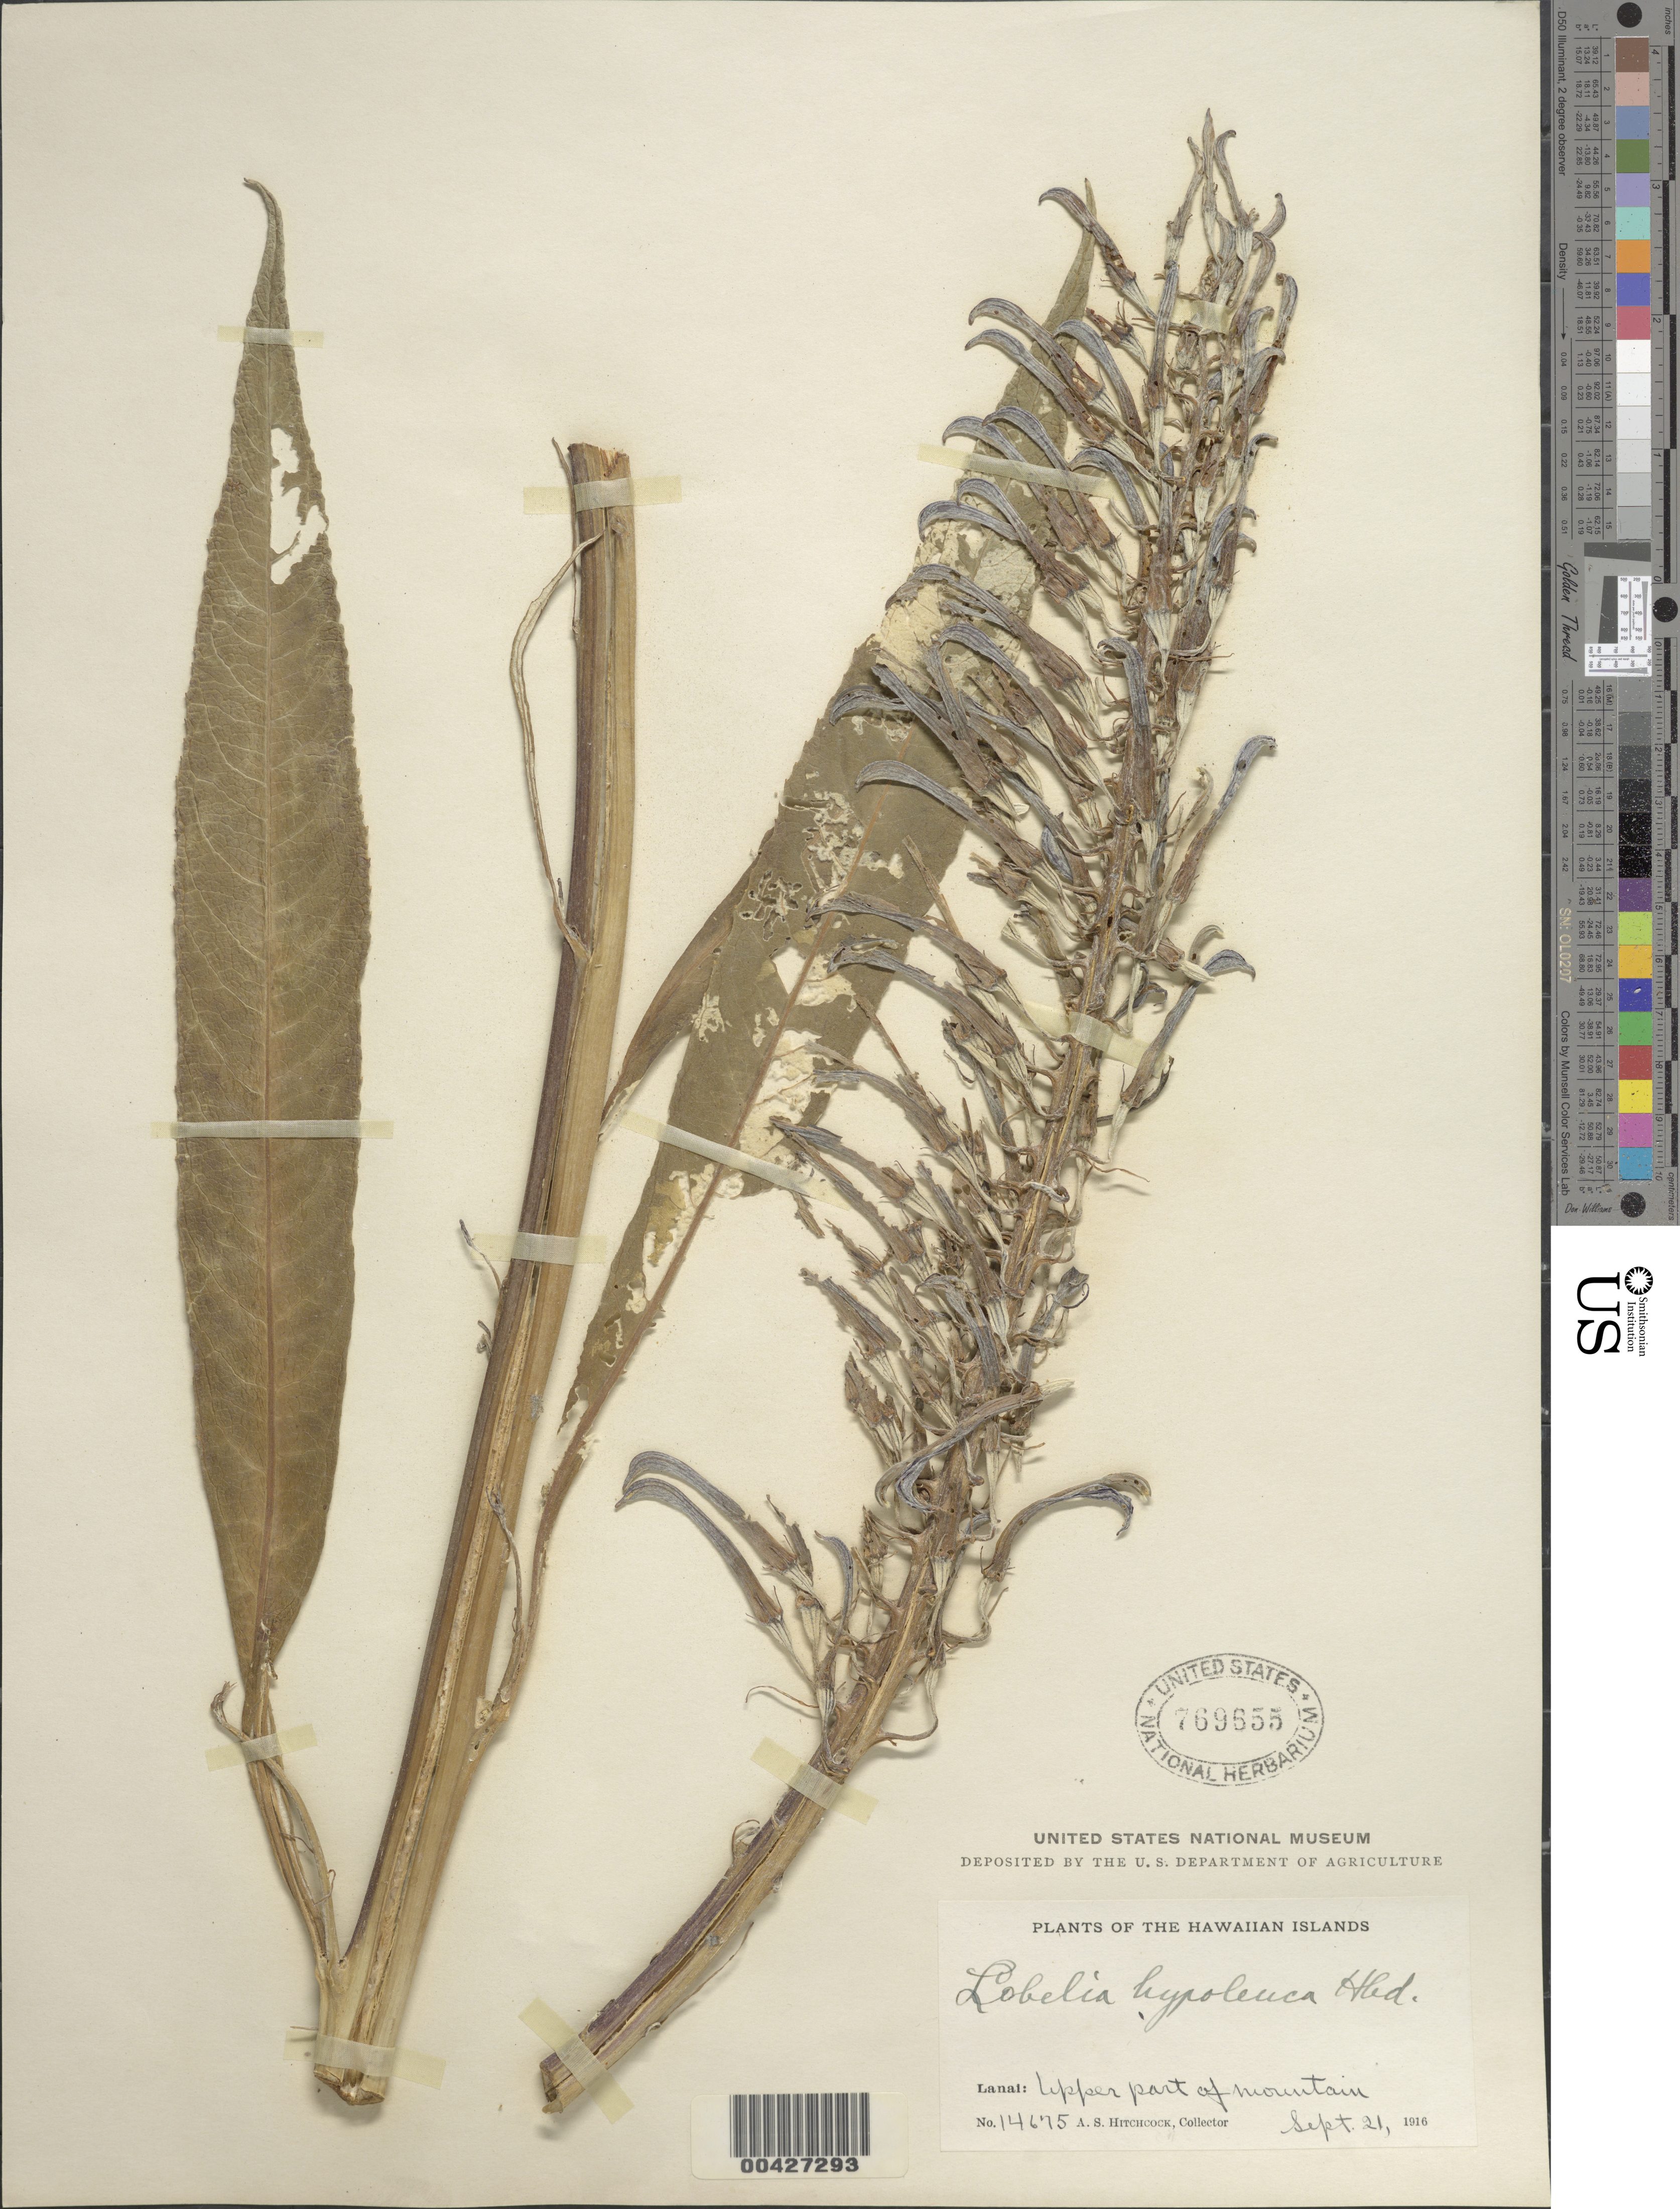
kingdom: Plantae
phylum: Tracheophyta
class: Magnoliopsida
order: Asterales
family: Campanulaceae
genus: Lobelia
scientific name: Lobelia hypoleuca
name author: Hillebr.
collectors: A. S. Hitchcock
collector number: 14675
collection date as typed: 21 Sep 1916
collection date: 1916-09-21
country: United States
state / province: Hawaii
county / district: Maui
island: Lana'i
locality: Upper part of mountain.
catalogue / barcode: US 769655